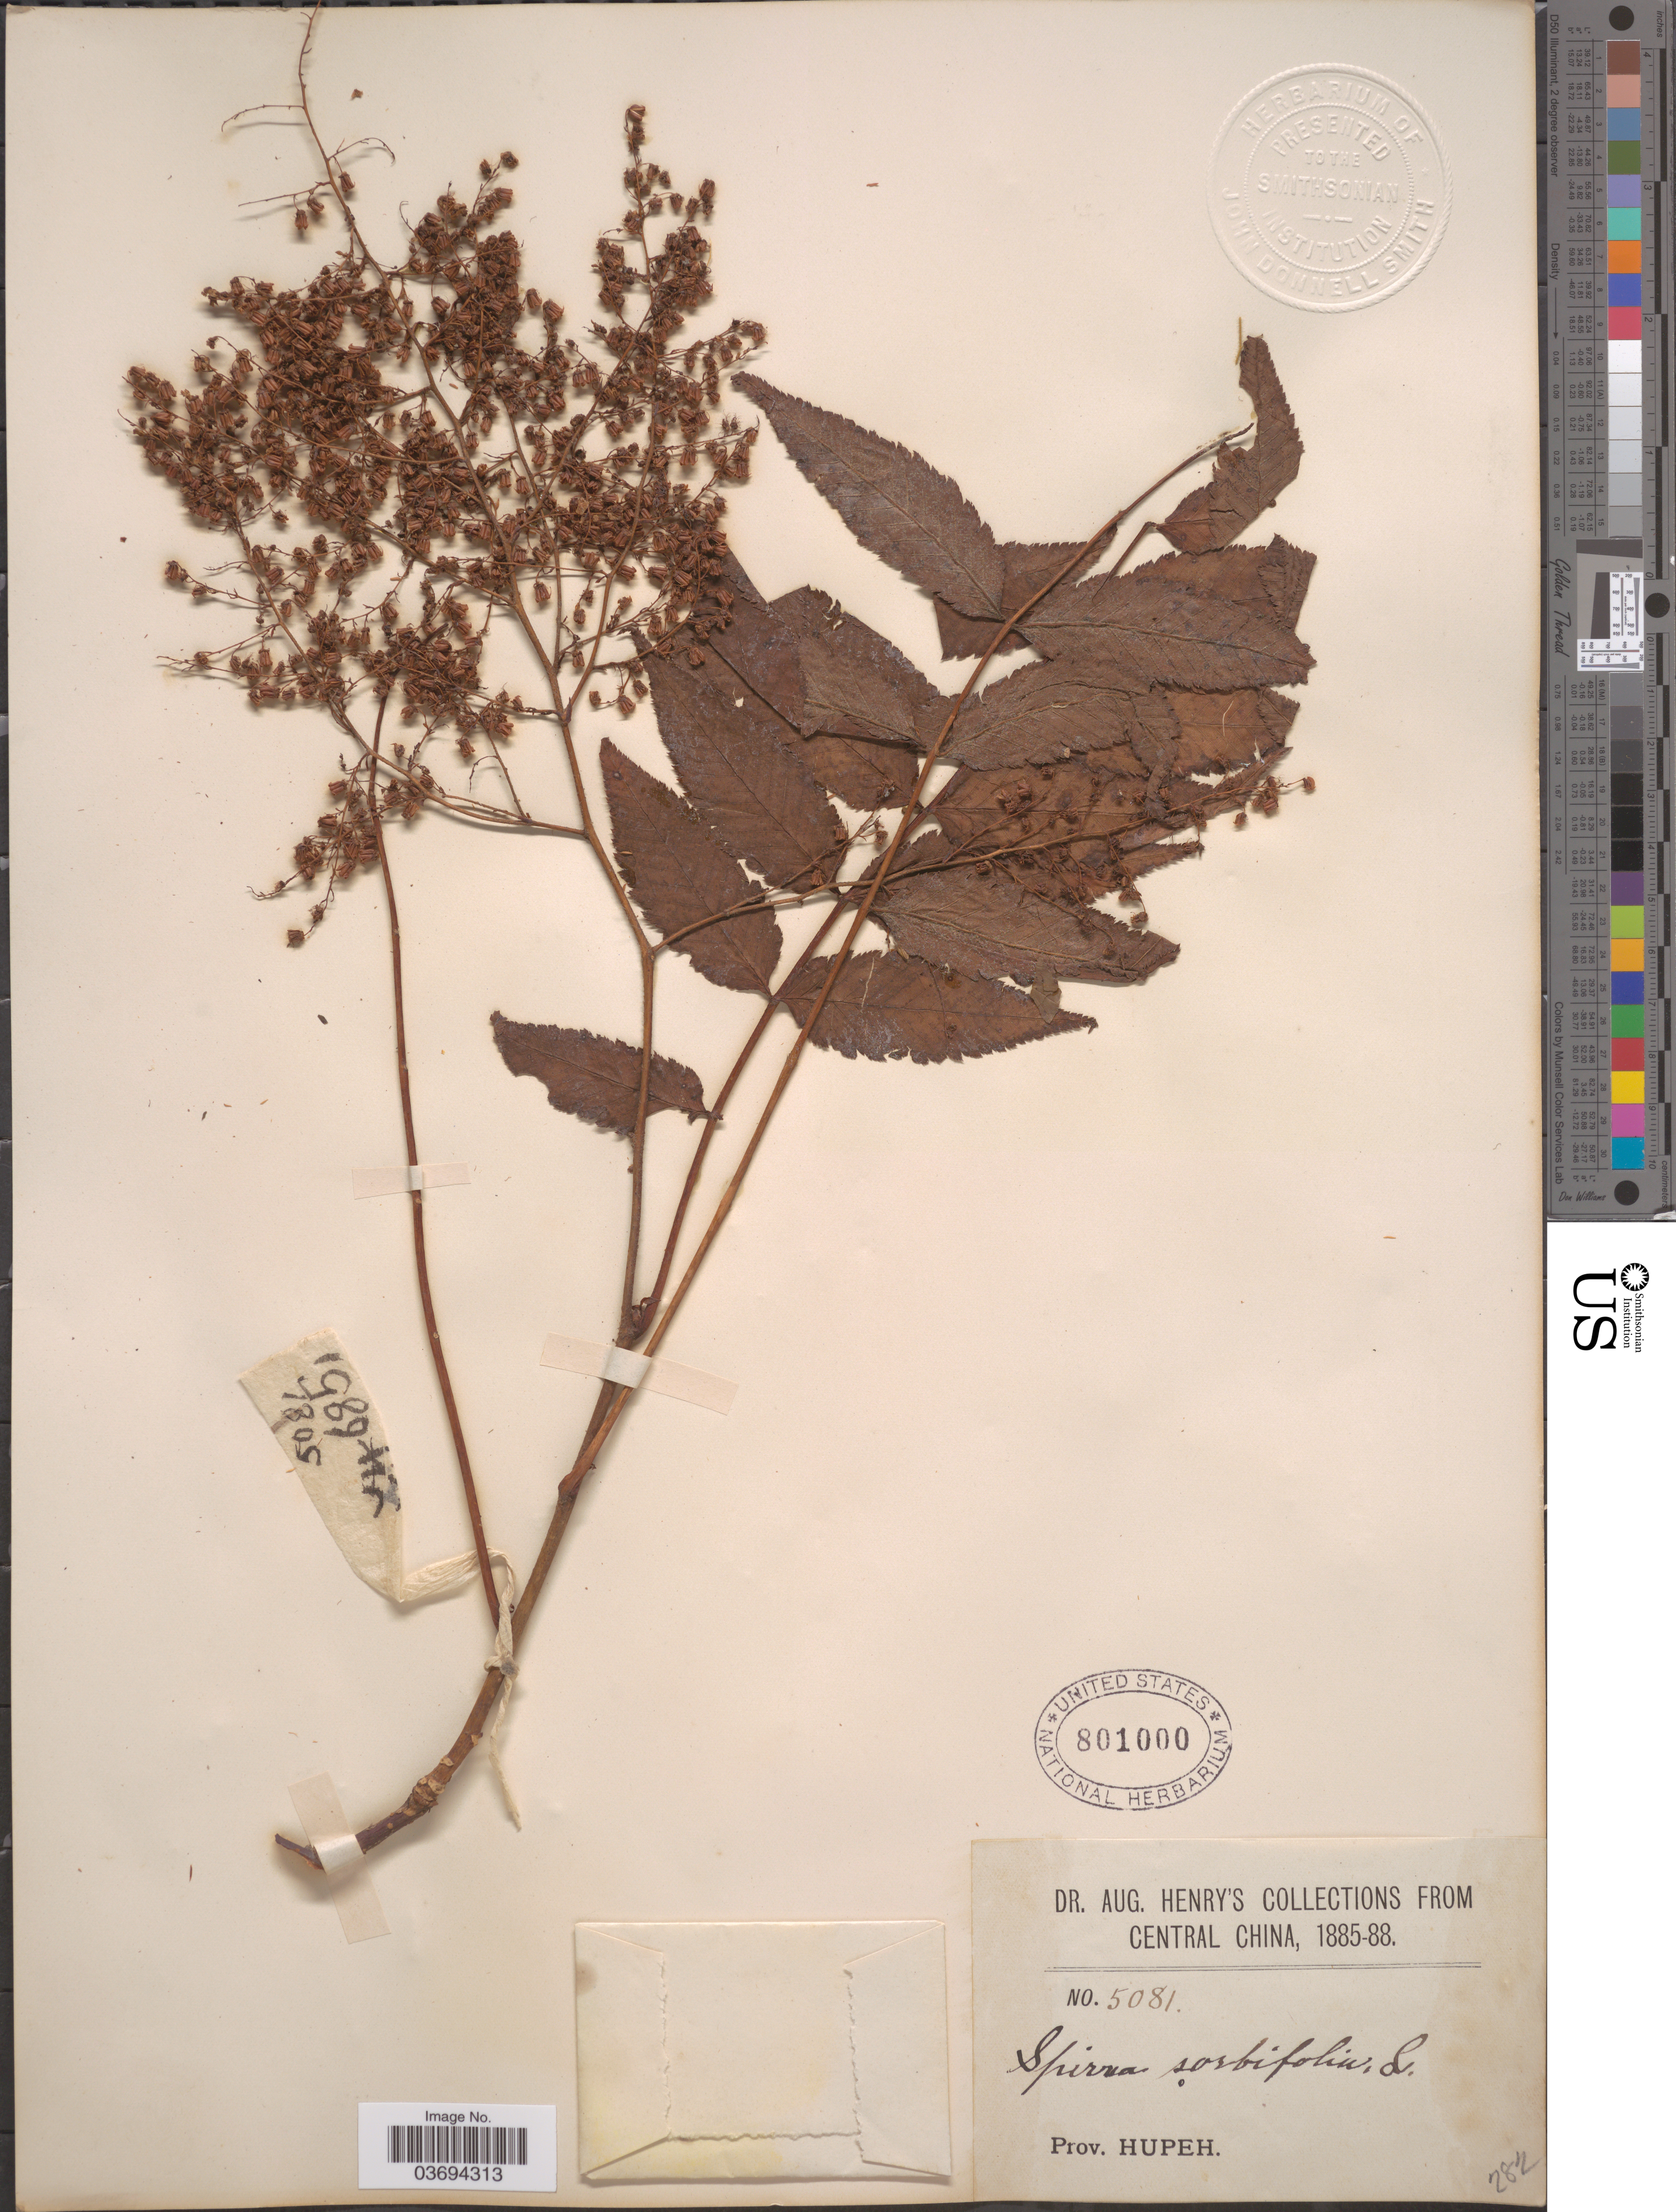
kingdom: Plantae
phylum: Tracheophyta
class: Magnoliopsida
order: Rosales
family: Rosaceae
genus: Sorbaria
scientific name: Sorbaria sorbifolia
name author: (L.) A. Braun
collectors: A. Henry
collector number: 5081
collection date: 1885/1888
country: China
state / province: Hubei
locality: Central China. Prov. Hupeh.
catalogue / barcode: US 801000